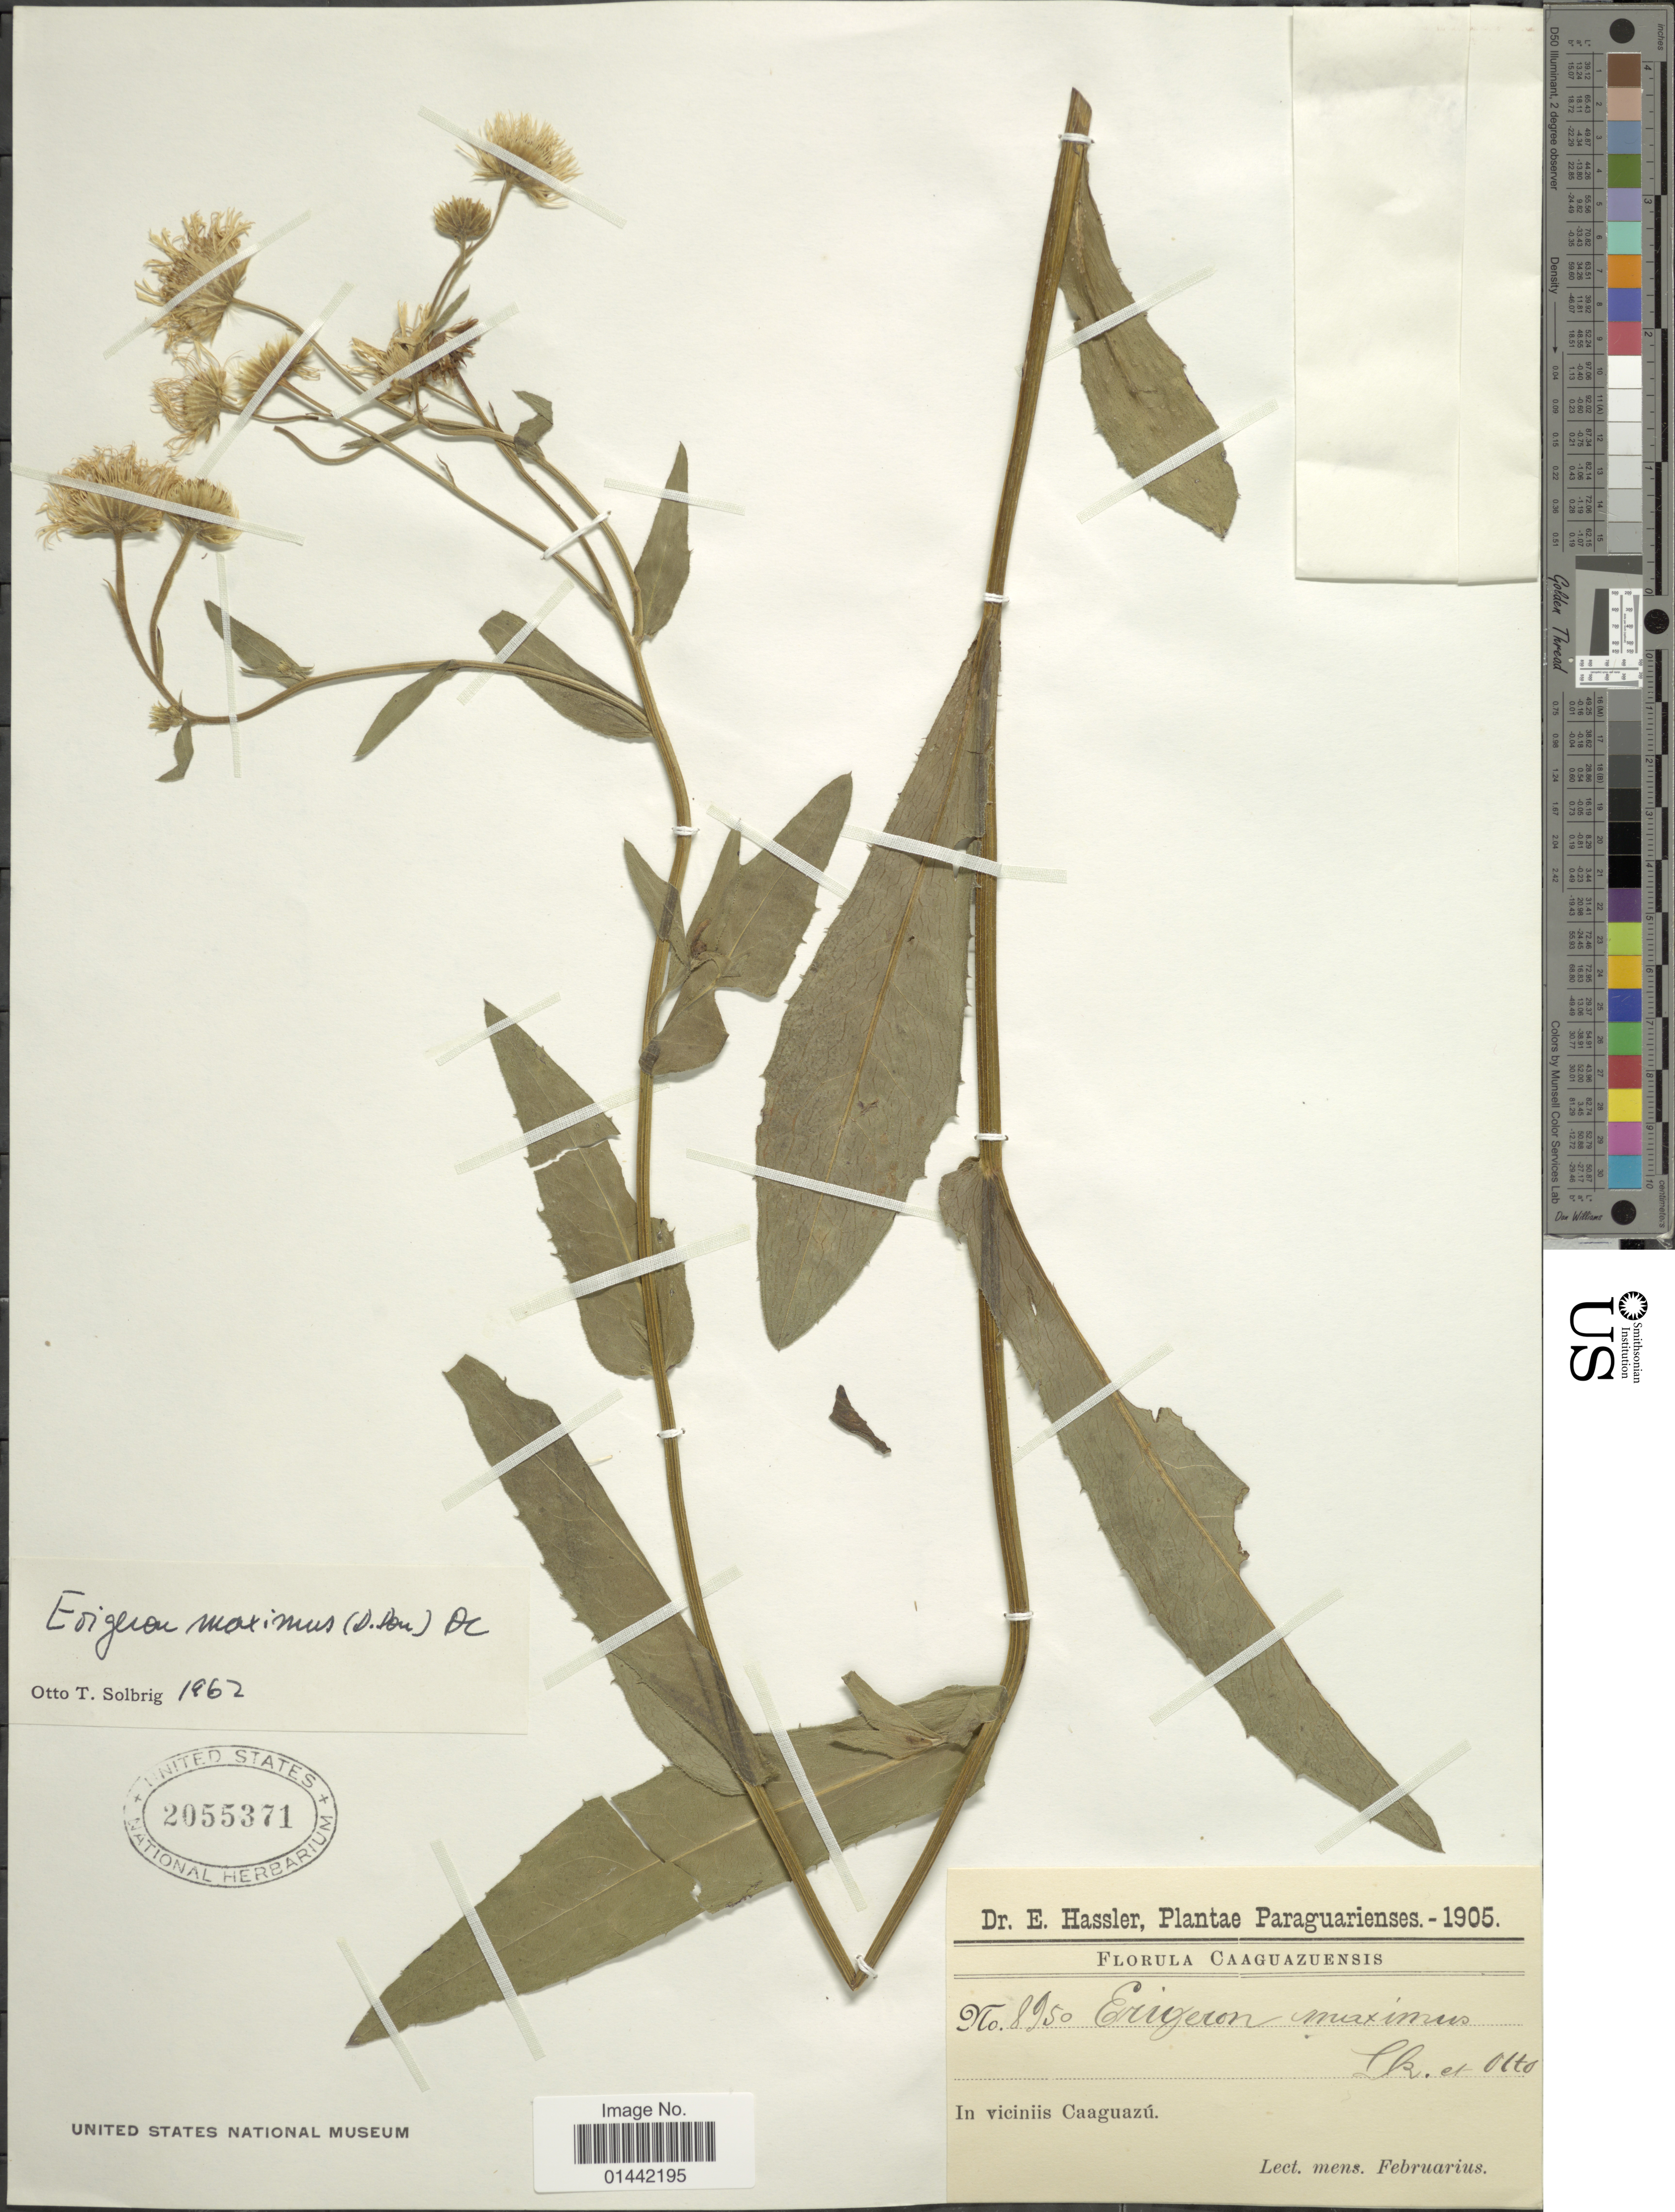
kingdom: Plantae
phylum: Tracheophyta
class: Magnoliopsida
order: Asterales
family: Asteraceae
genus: Erigeron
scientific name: Erigeron maximus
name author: Otto ex DC.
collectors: E. Hassler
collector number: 8950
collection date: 1905-02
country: Paraguay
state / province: Caaguazu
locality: In viciniis Caaguazú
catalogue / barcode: US 2055371